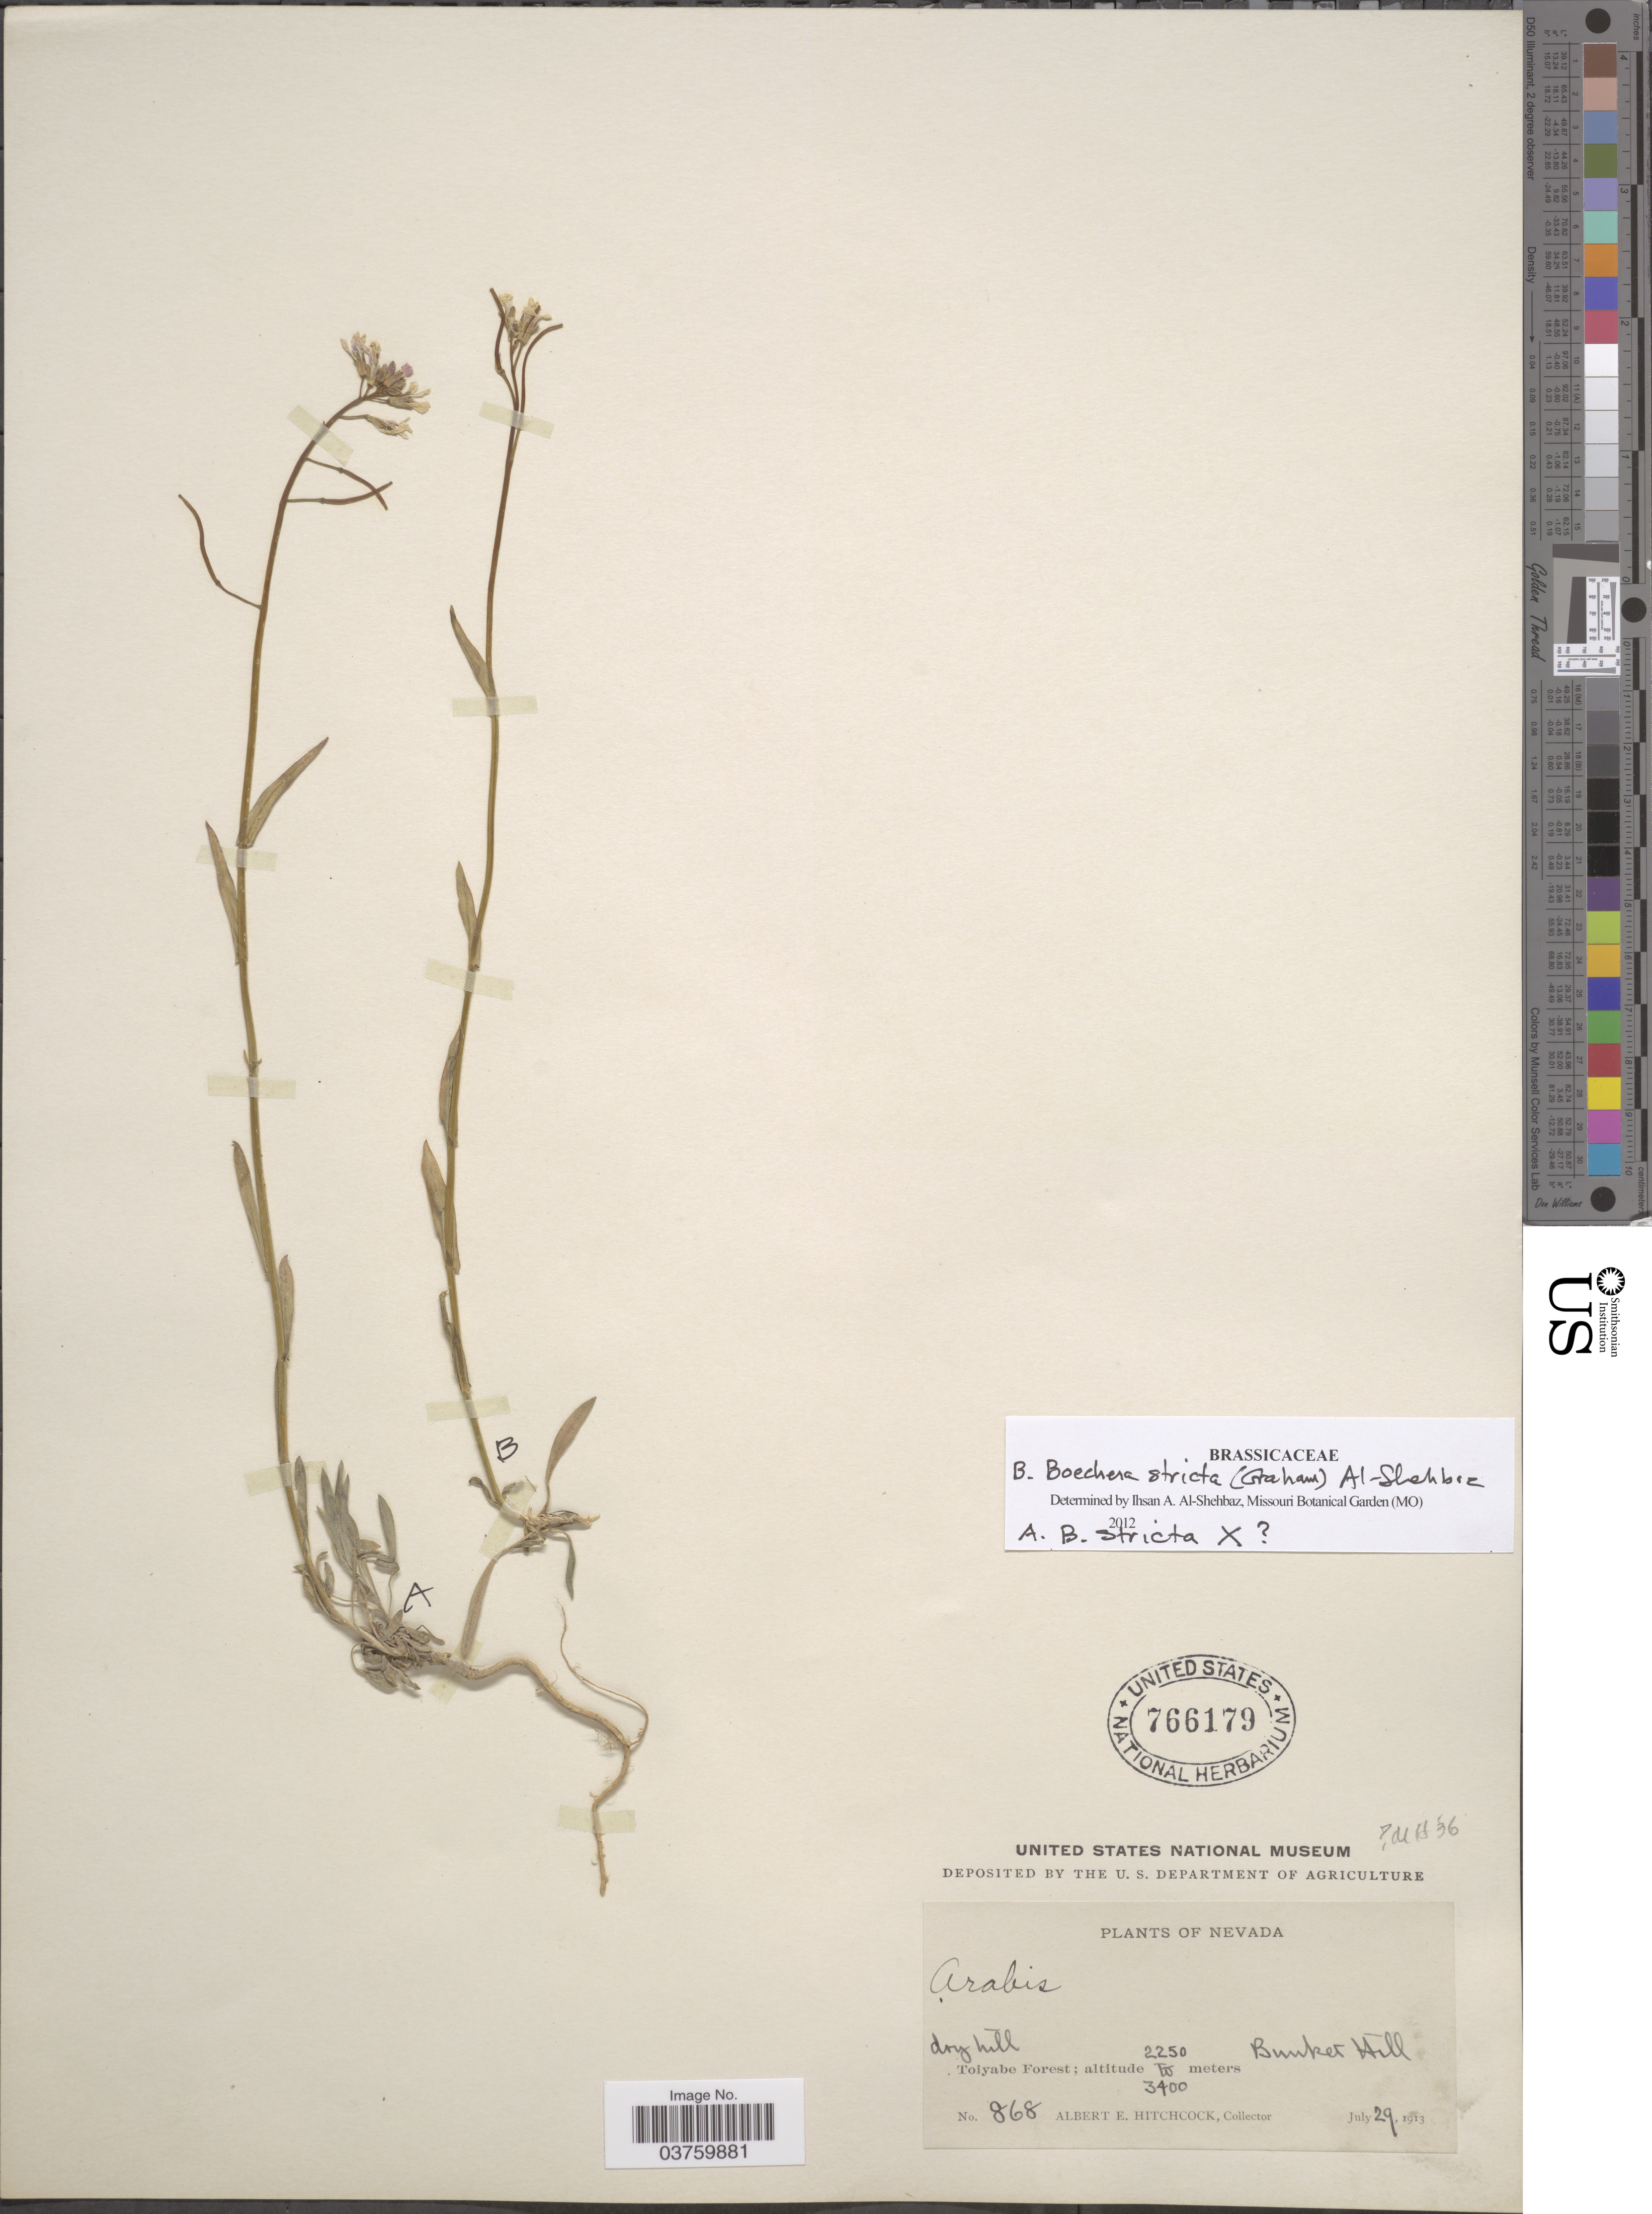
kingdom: Plantae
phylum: Tracheophyta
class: Magnoliopsida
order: Brassicales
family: Brassicaceae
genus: Boechera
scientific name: Boechera stricta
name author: (Graham) Al-Shehbaz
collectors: A. Hitchcock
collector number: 868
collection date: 1913-07-29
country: United States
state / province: Nevada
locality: Toiyabe Forest. Bunker Hill.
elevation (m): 2250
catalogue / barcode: US 766179